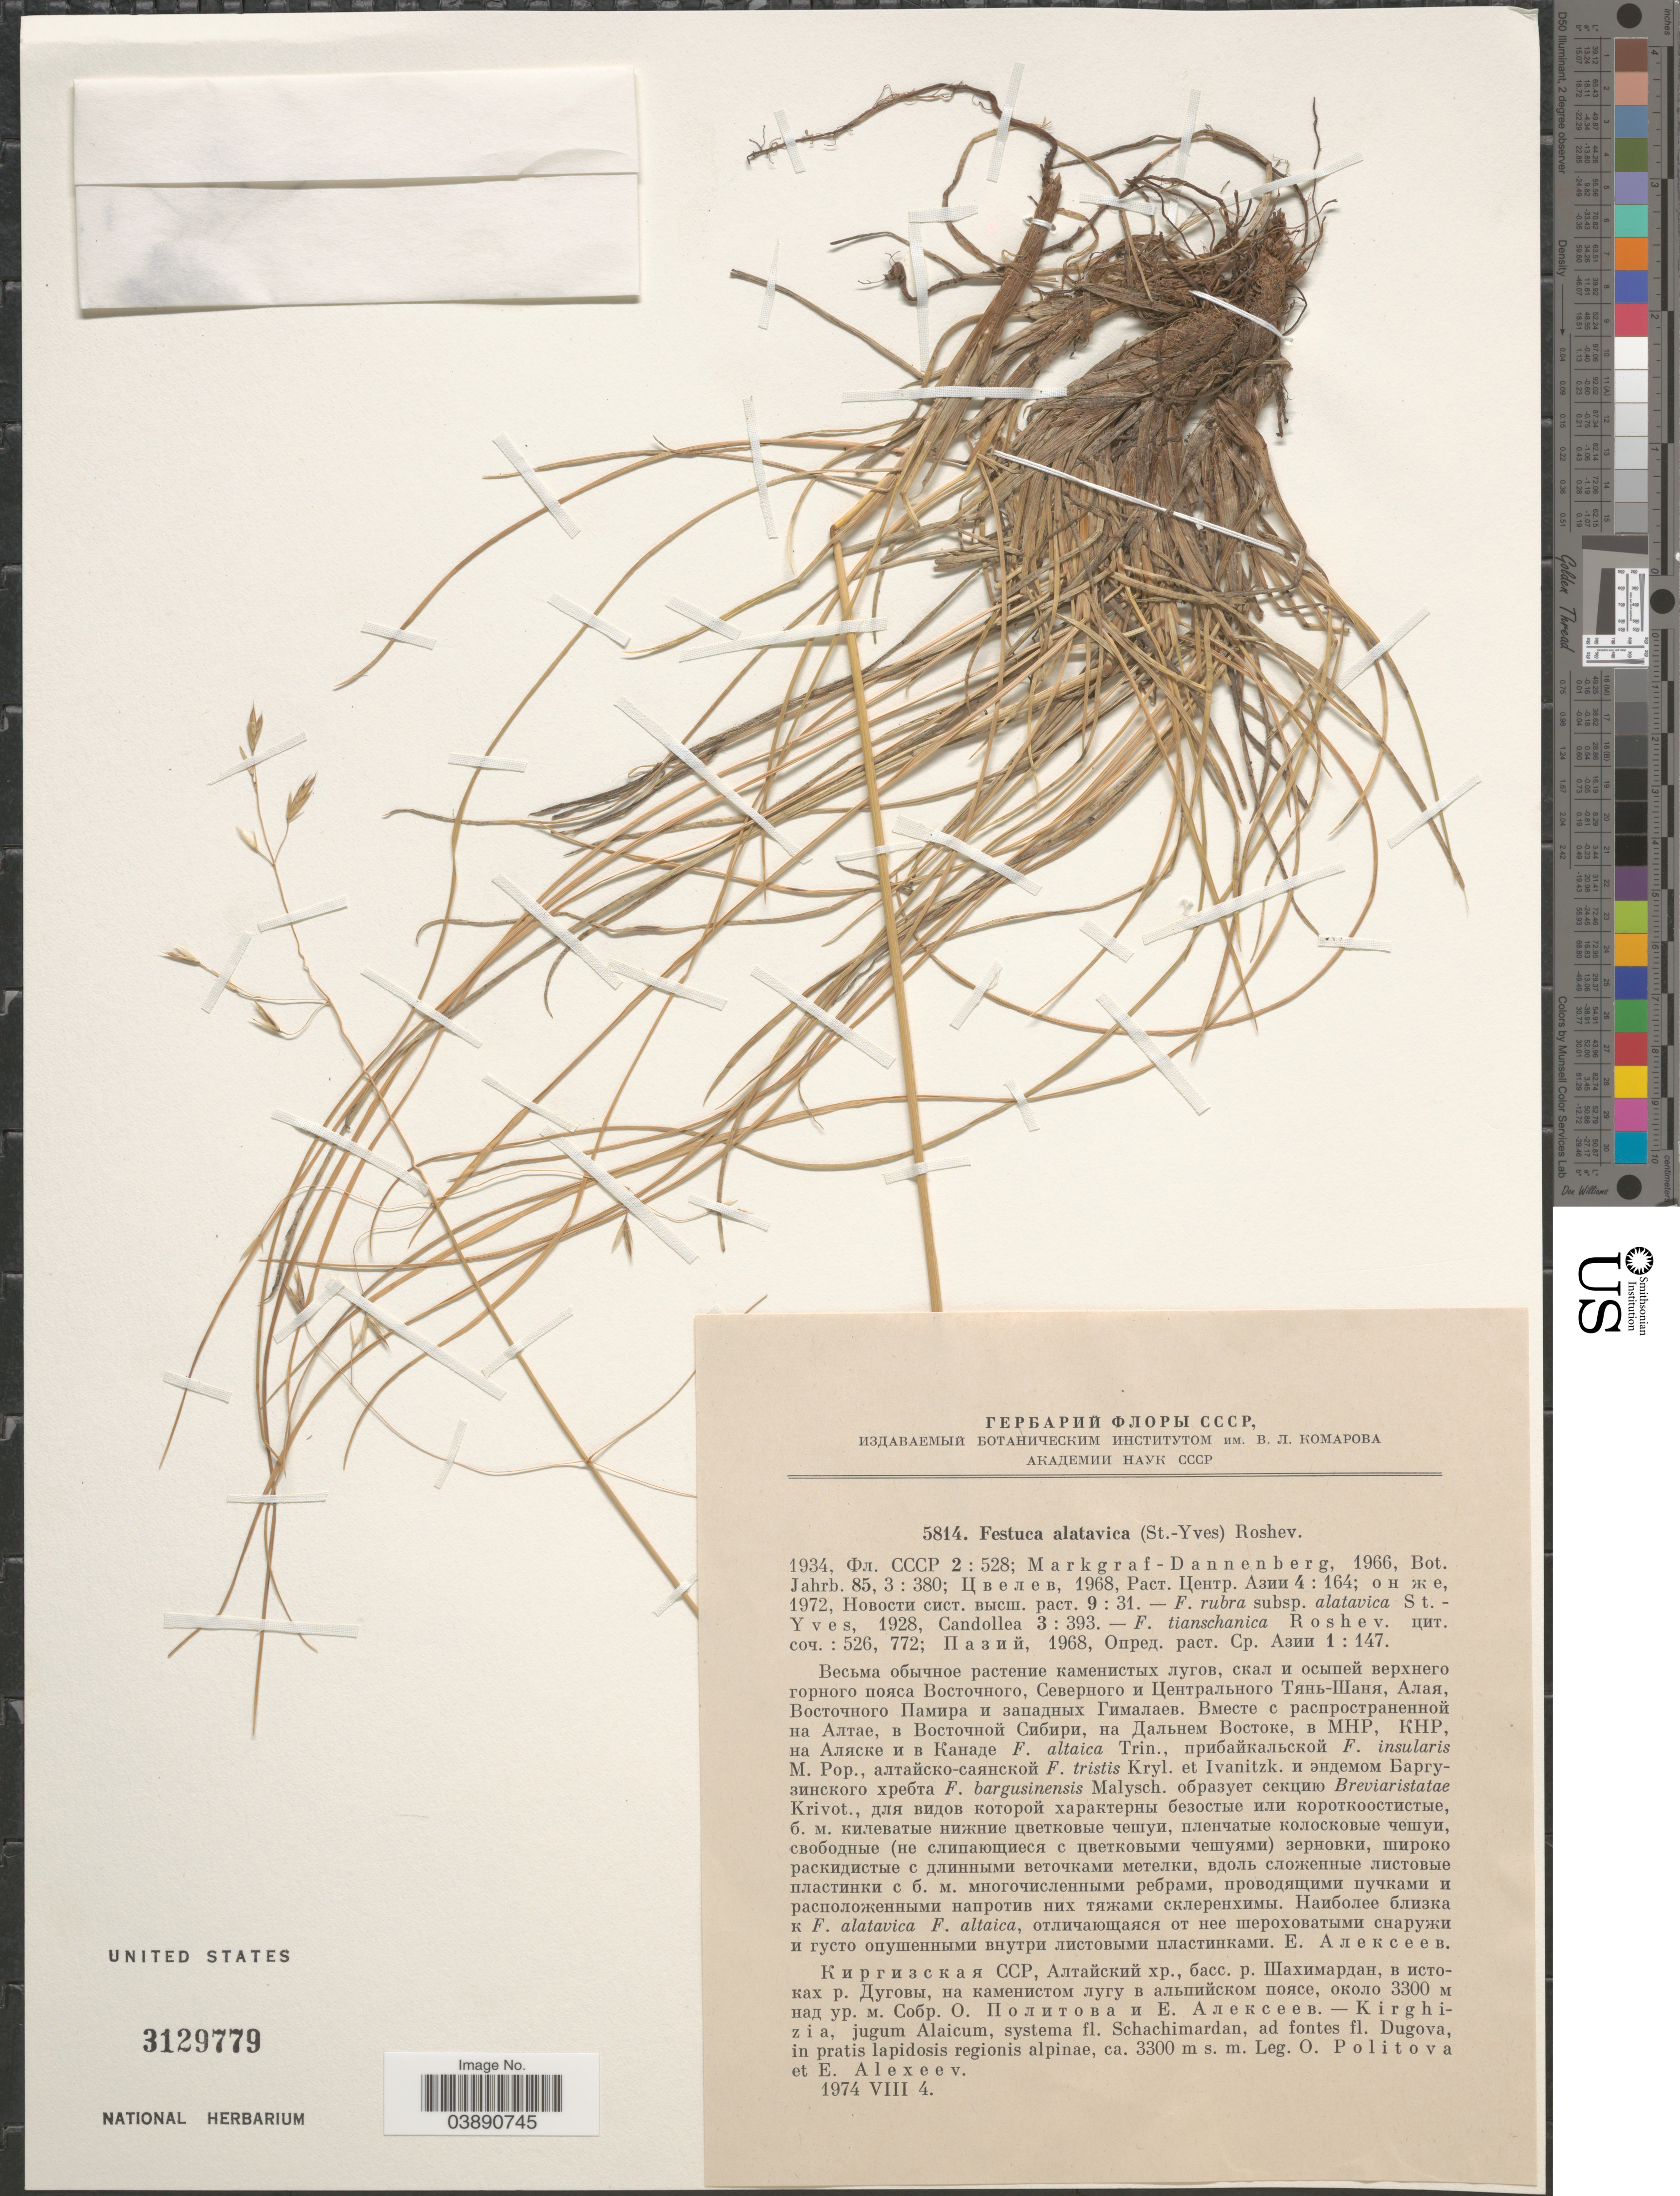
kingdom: Plantae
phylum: Tracheophyta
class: Liliopsida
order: Poales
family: Poaceae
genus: Festuca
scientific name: Festuca alatavica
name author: (Hack. ex St.-Yves) Roshev.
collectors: O. Politova & E. B. Alexeev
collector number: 5814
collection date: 1974-08-04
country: Kyrgyzstan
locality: Kirghizia, jugum Alaicum, systema fl. Schachimardan, ad fontes fl. Dugova, in pratis lapidosis regionis alpinae.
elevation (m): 3300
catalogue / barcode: US 3129779